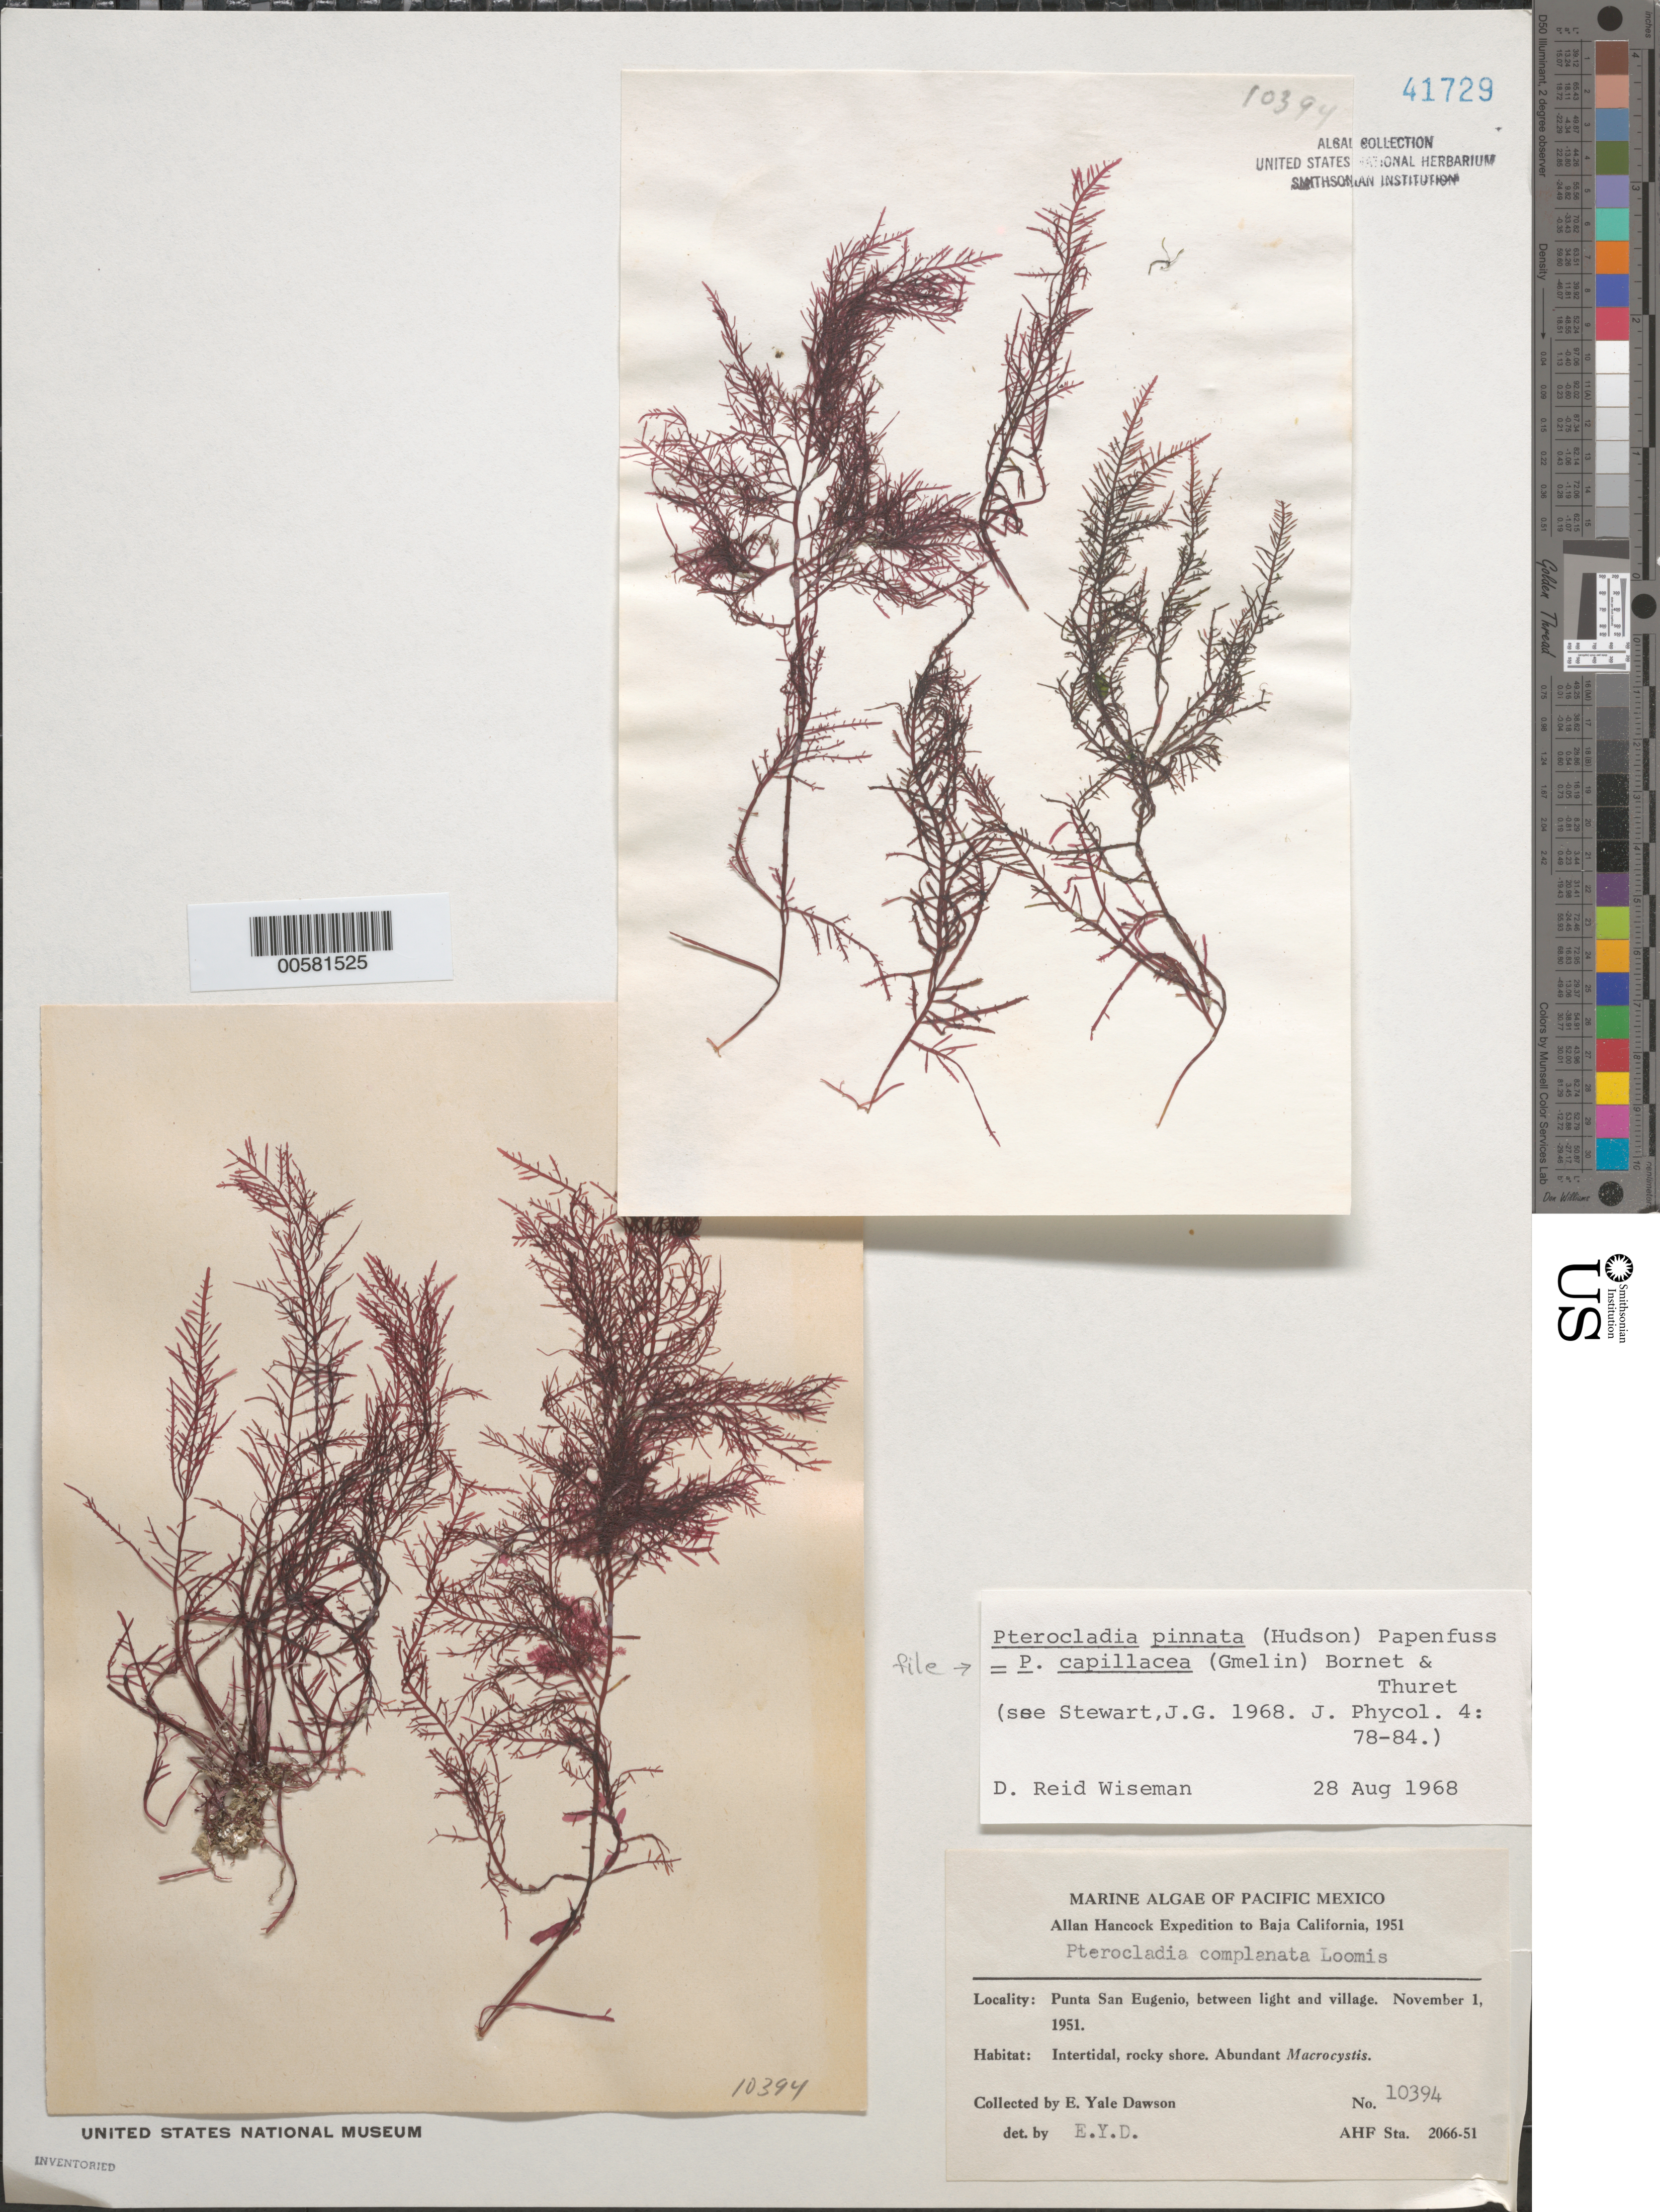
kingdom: Plantae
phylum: Rhodophyta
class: Florideophyceae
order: Gelidiales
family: Pterocladiaceae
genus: Pterocladiella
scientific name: Pterocladiella capillacea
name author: (S.G. Gmel.) Santelices & Hommers.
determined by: Algae name updating Project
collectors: E. Y. Dawson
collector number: EYD 10394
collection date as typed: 01 Nov 1951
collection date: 1951-11-01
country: Mexico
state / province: Baja California Sur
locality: Punta San Eugenio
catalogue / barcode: US 41729